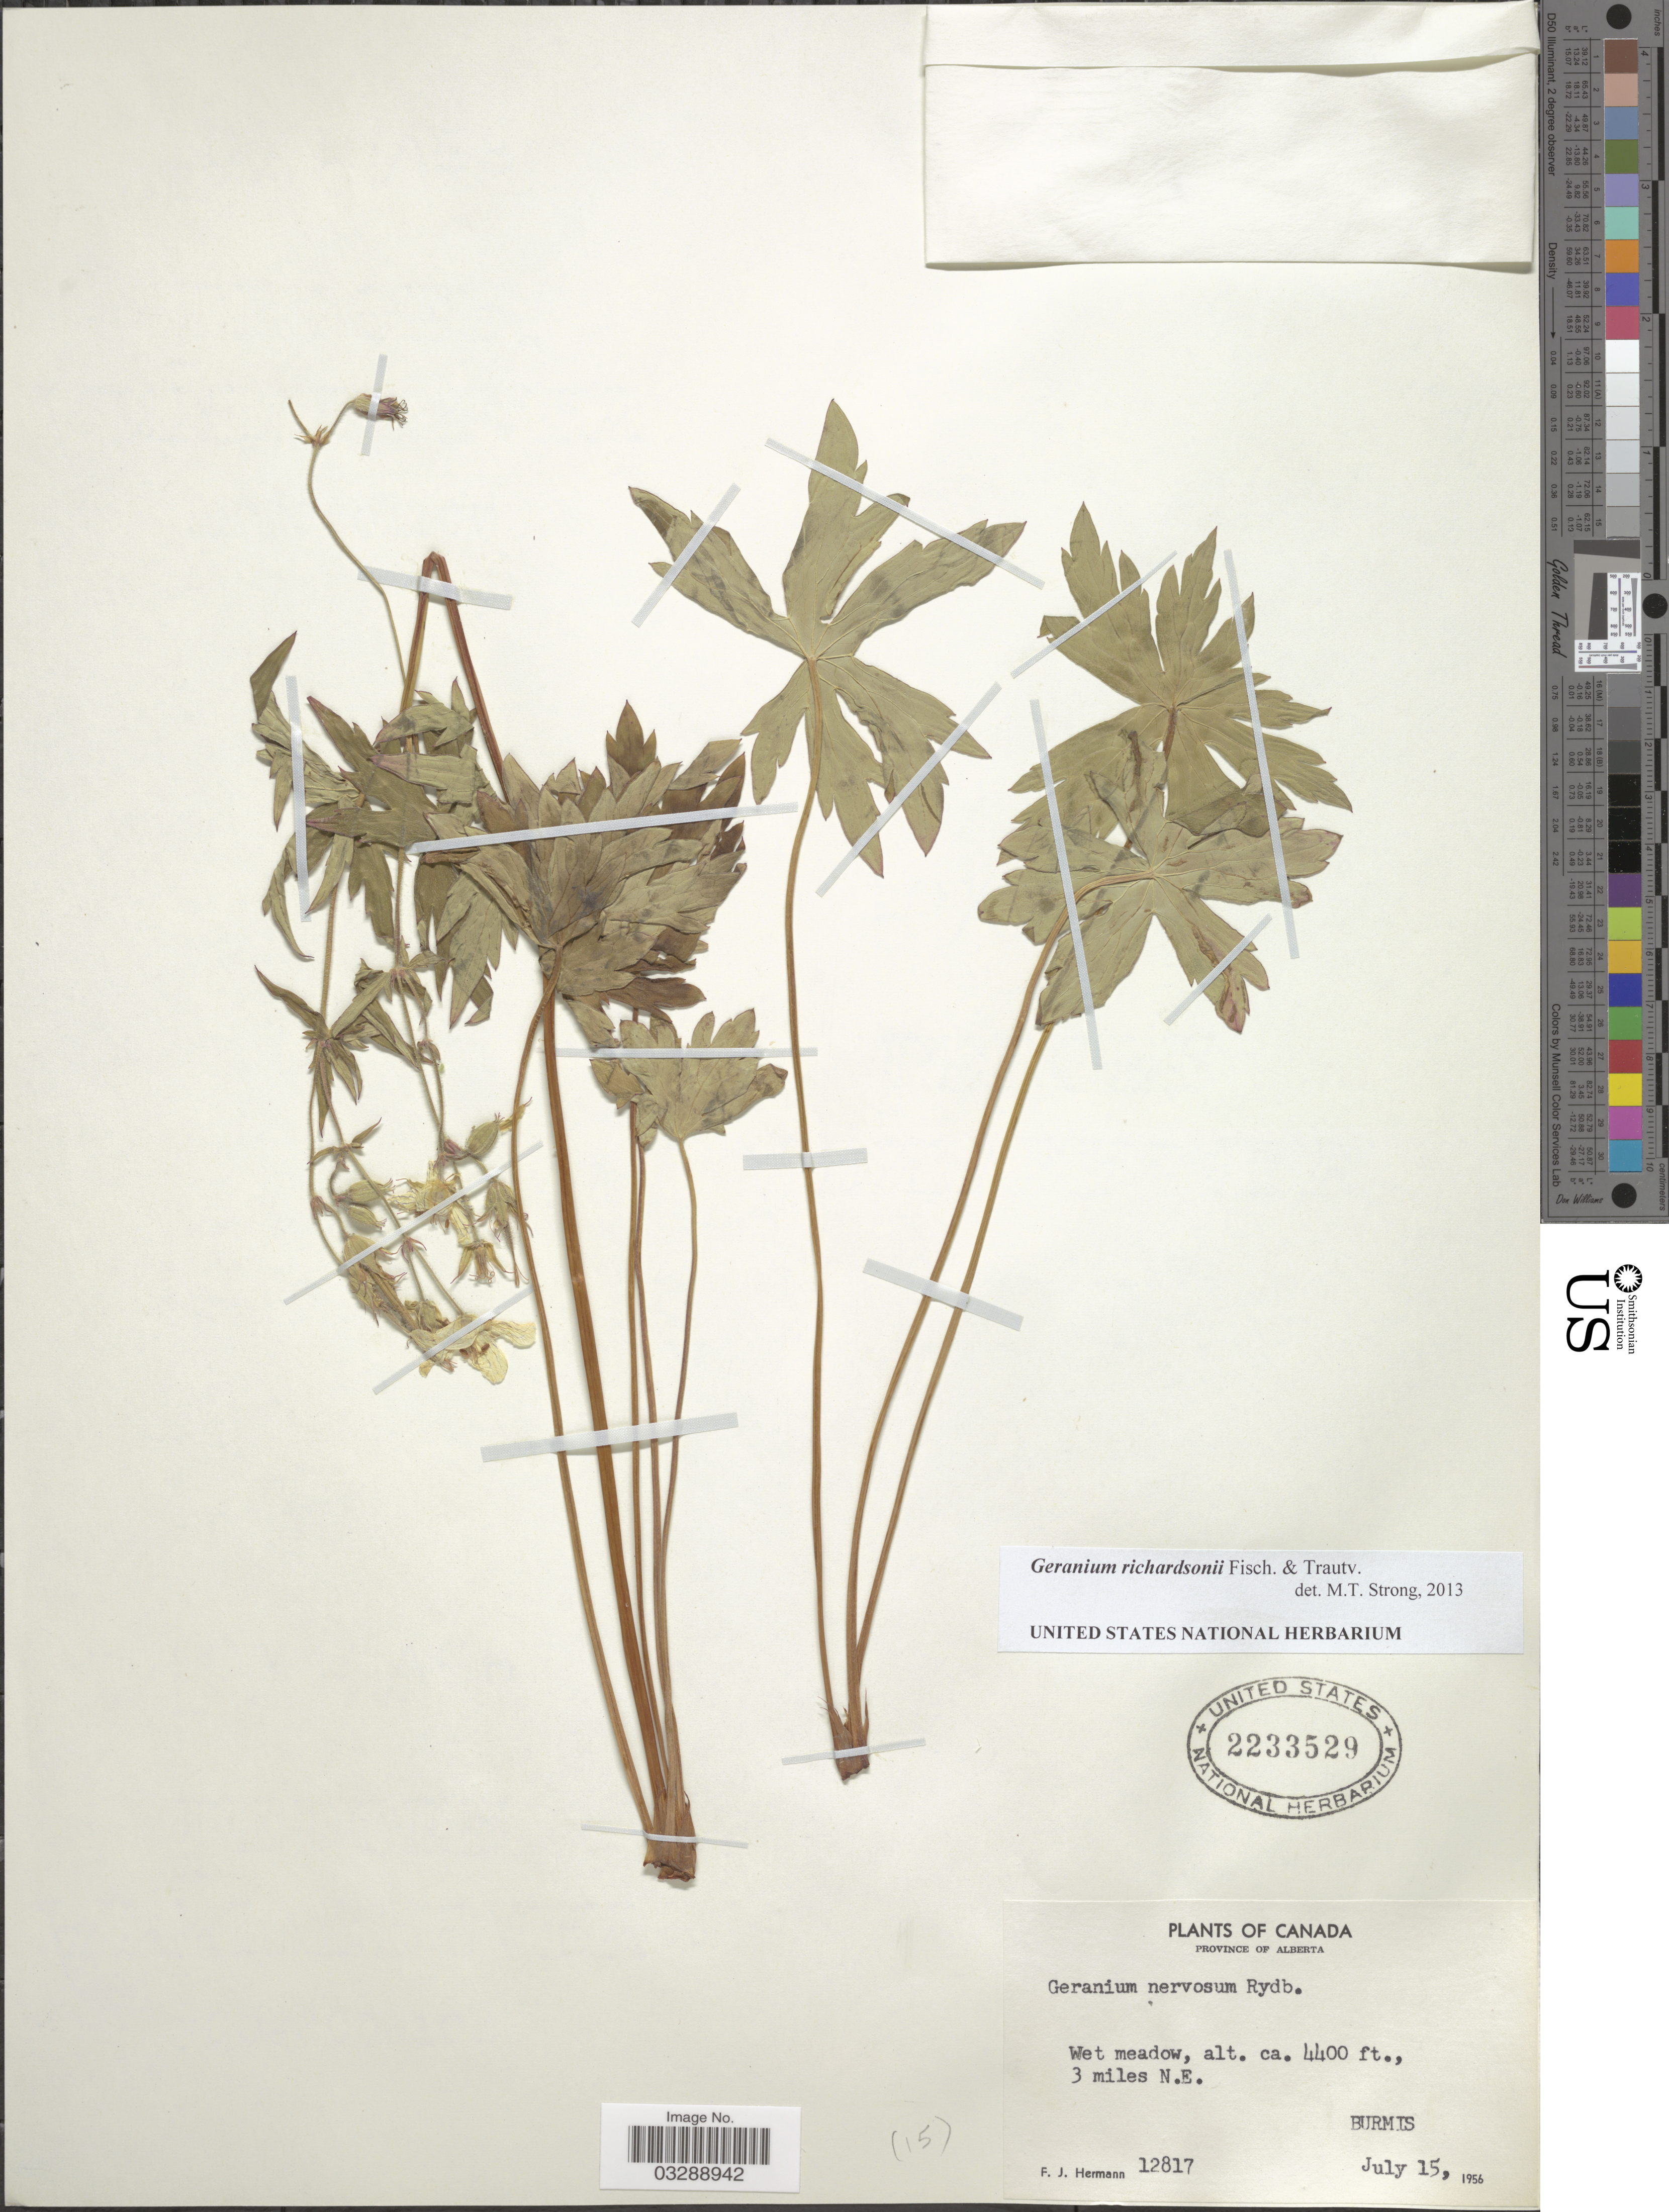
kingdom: Plantae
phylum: Tracheophyta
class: Magnoliopsida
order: Geraniales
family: Geraniaceae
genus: Geranium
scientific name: Geranium richardsonii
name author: Fisch. & Trautv.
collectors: F. J. Hermann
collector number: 12817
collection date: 1956-07-15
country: Canada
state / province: Alberta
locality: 3 miles N.E. Burmis.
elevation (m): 1341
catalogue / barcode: US 2233529